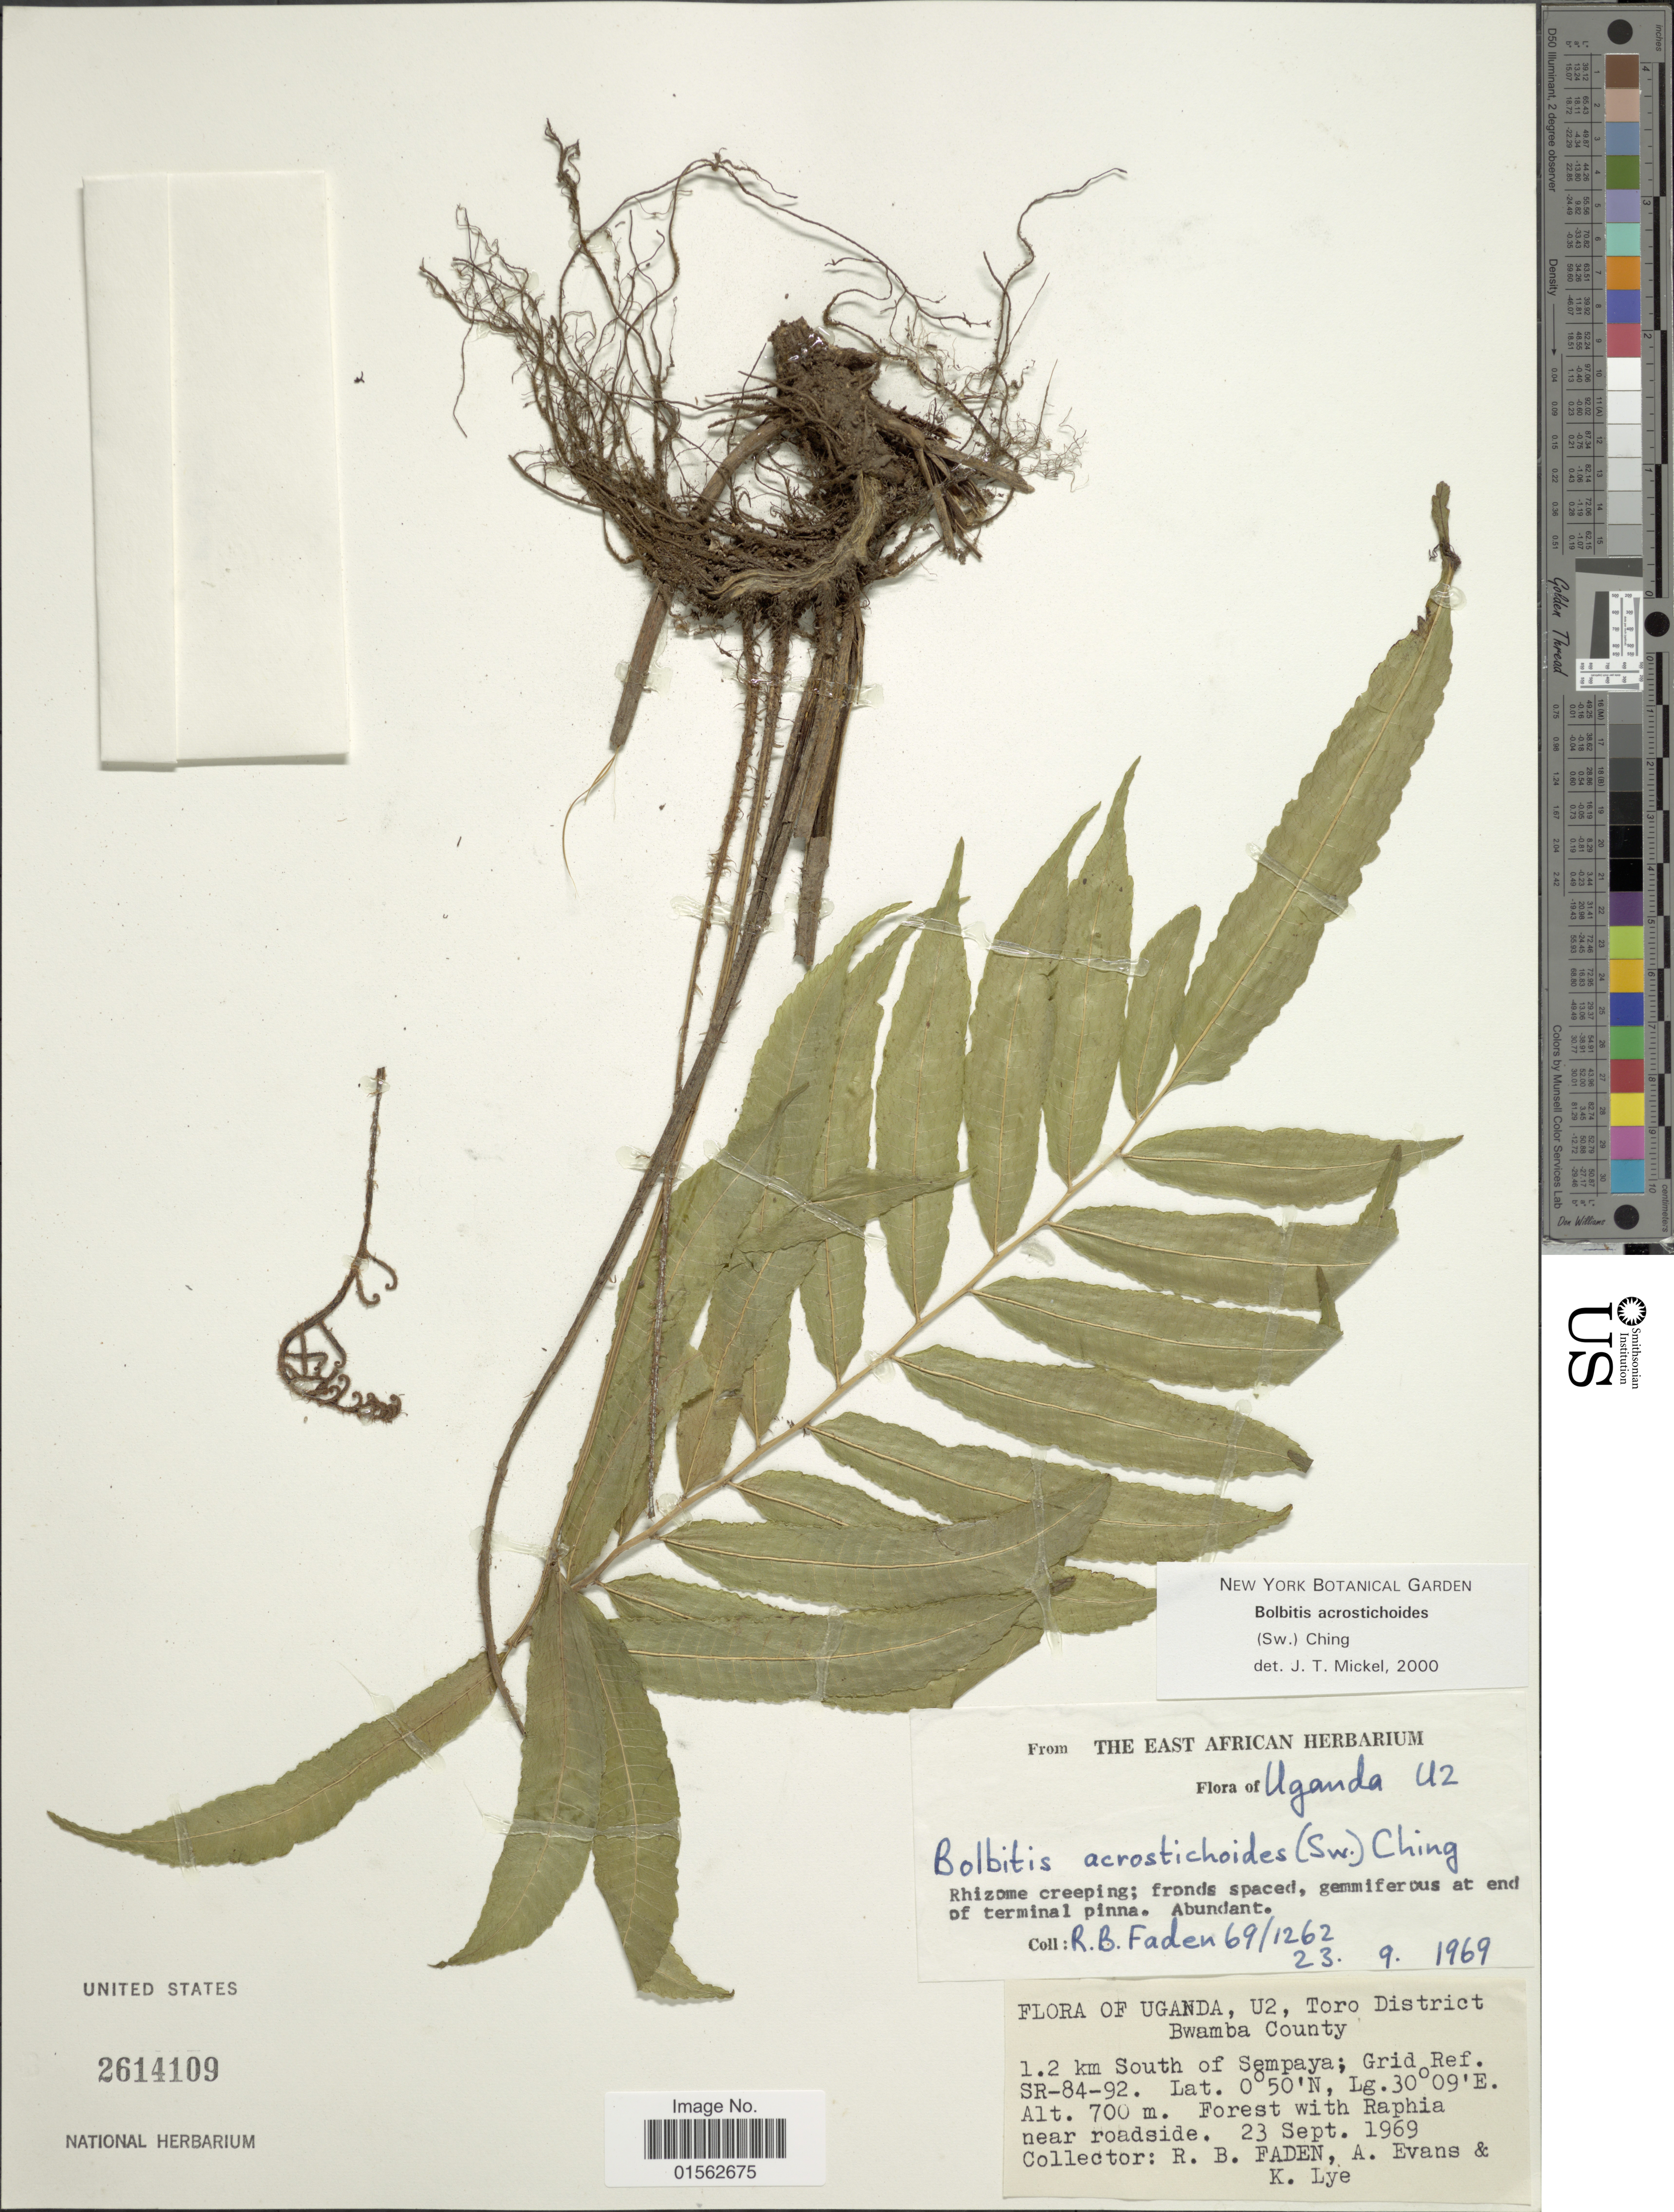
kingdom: Plantae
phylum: Tracheophyta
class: Polypodiopsida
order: Polypodiales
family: Dryopteridaceae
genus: Bolbitis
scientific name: Bolbitis acrostichoides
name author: (Hook.) Ching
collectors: R. B. Faden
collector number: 69/1262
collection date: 1969-09-23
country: Uganda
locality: Ugunda, U2, Toro District, Bwamba County, 1.2 km South of Sempaya; Grid Ref. SR-84-92, forest with Raphia near roadside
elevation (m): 700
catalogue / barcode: US 2614109